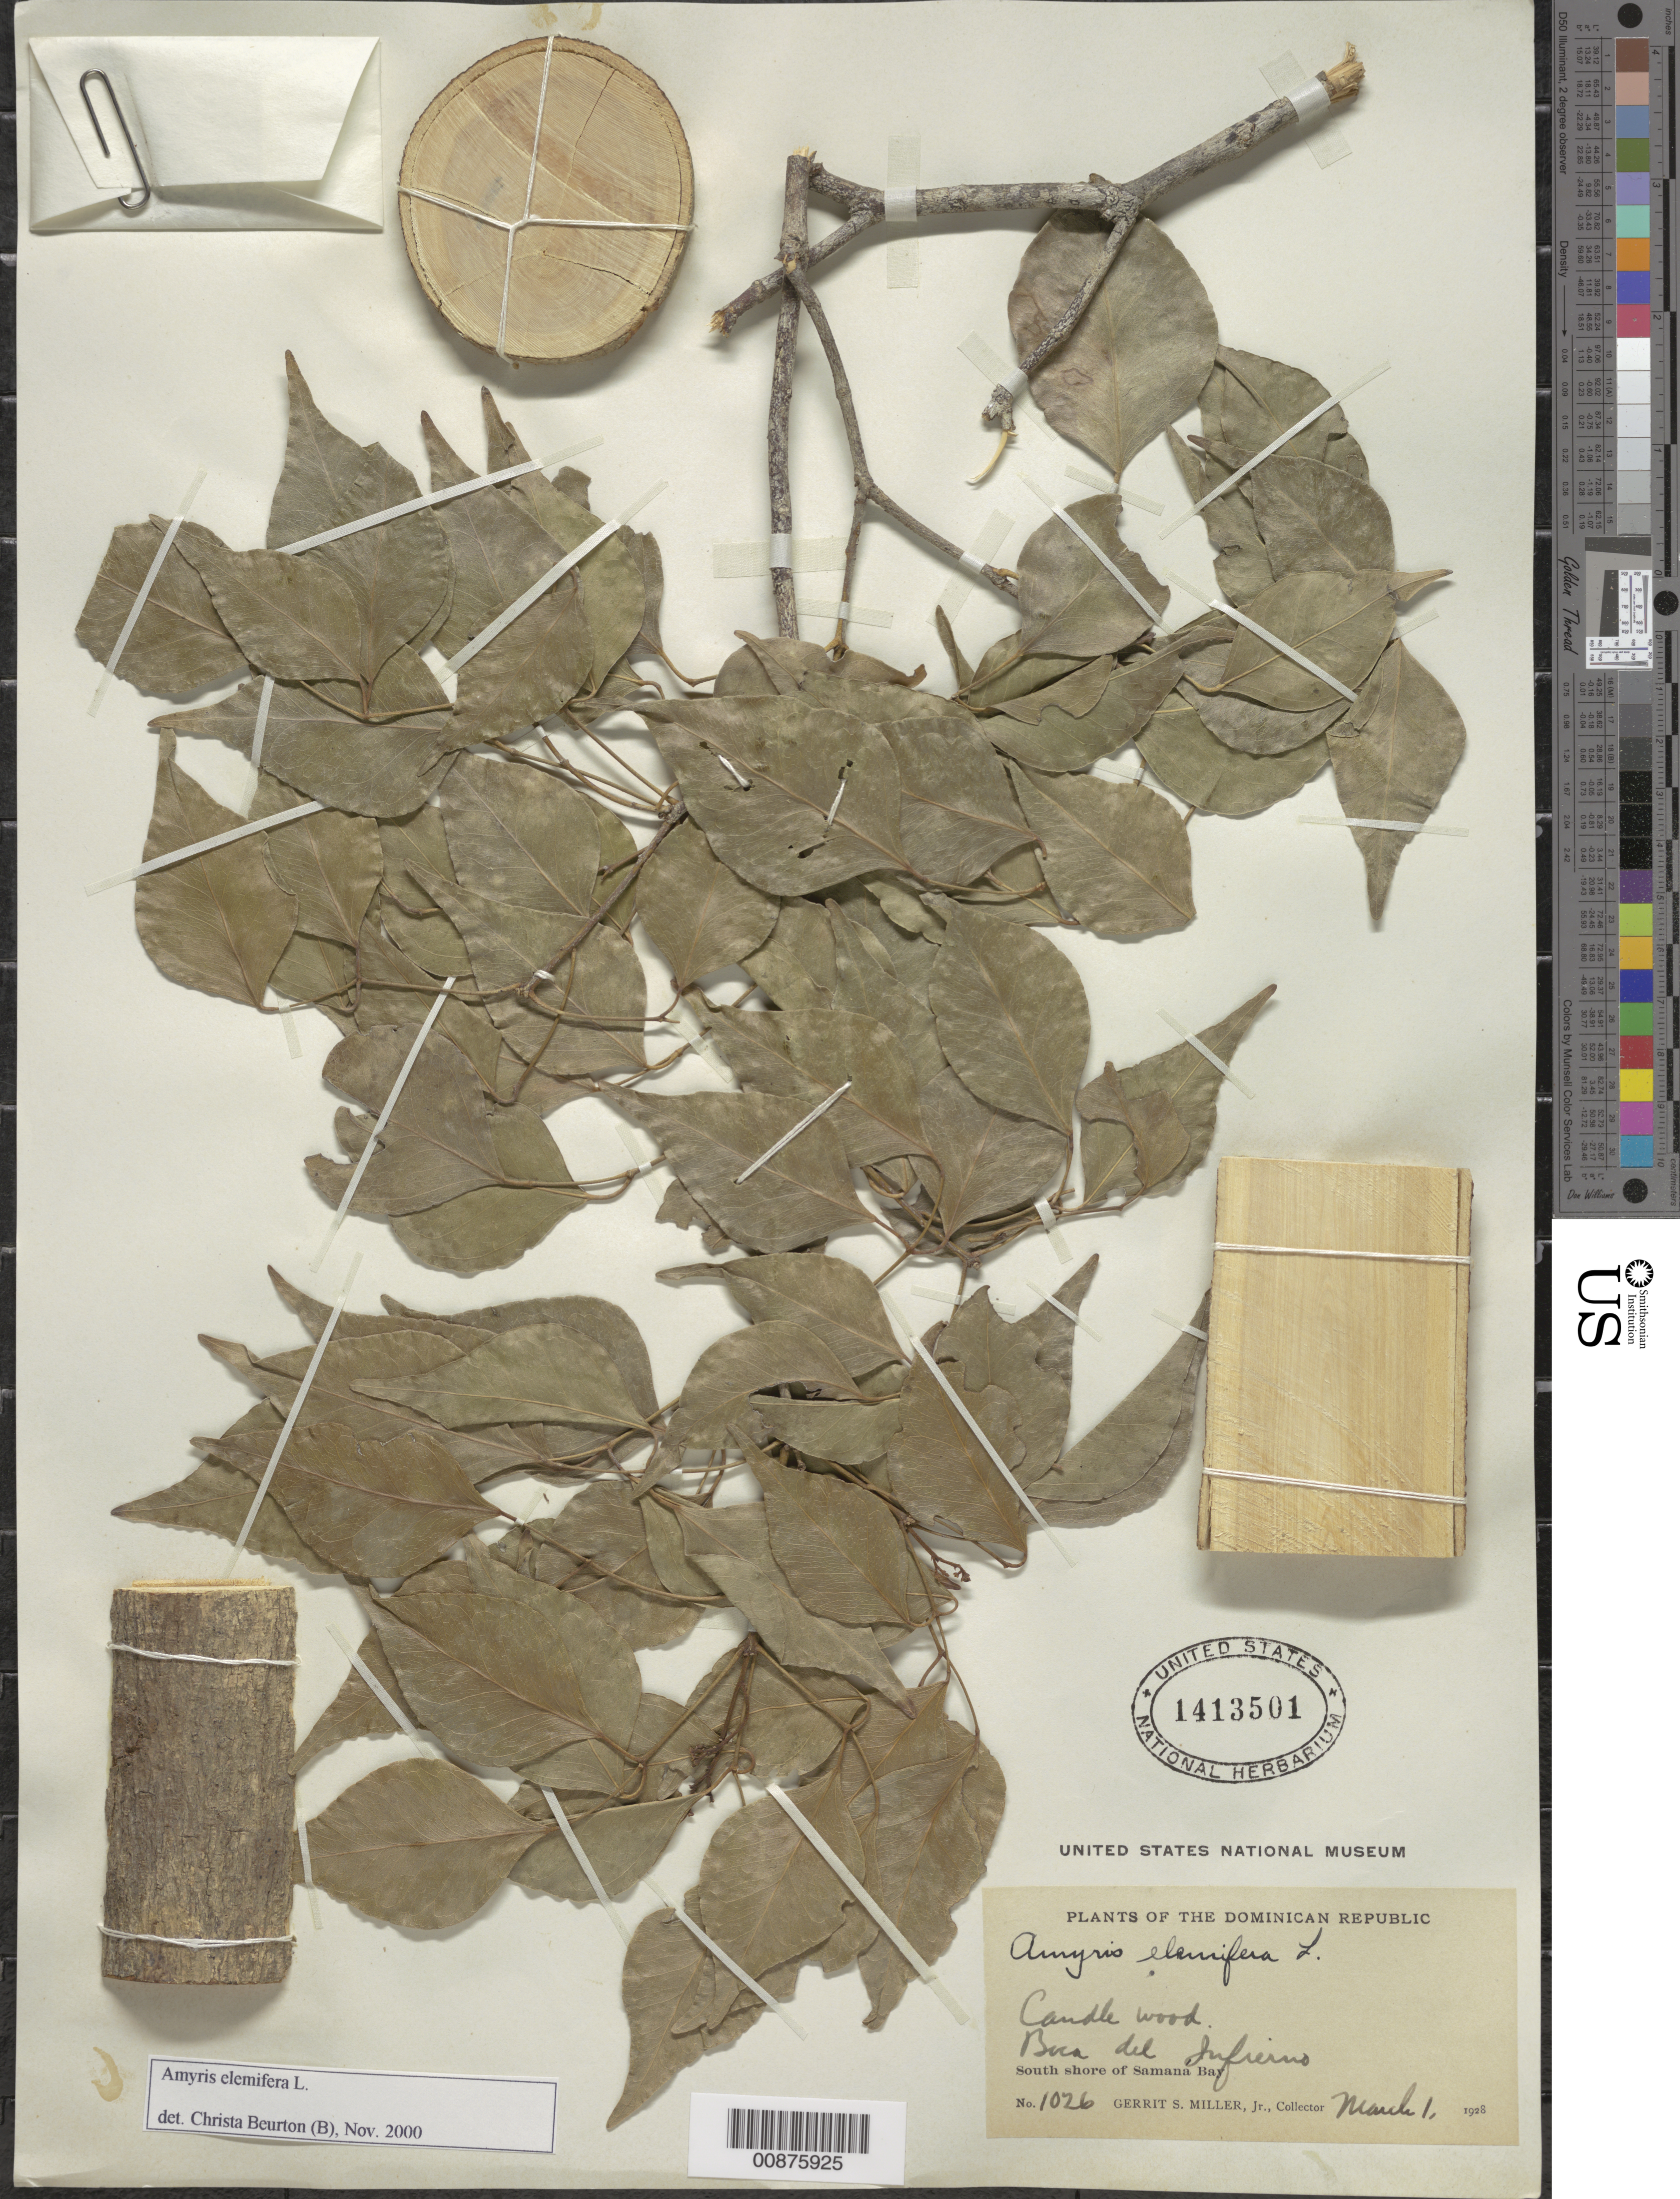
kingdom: Plantae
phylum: Tracheophyta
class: Magnoliopsida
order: Sapindales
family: Rutaceae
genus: Amyris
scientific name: Amyris elemifera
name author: L.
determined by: Beurton, C.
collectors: G. S. Miller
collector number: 1026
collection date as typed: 01 Mar 1928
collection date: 1928-03-01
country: Dominican Republic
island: Hispaniola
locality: South shore of Samaná Bay, Boca del Infierno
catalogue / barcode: US 1413501